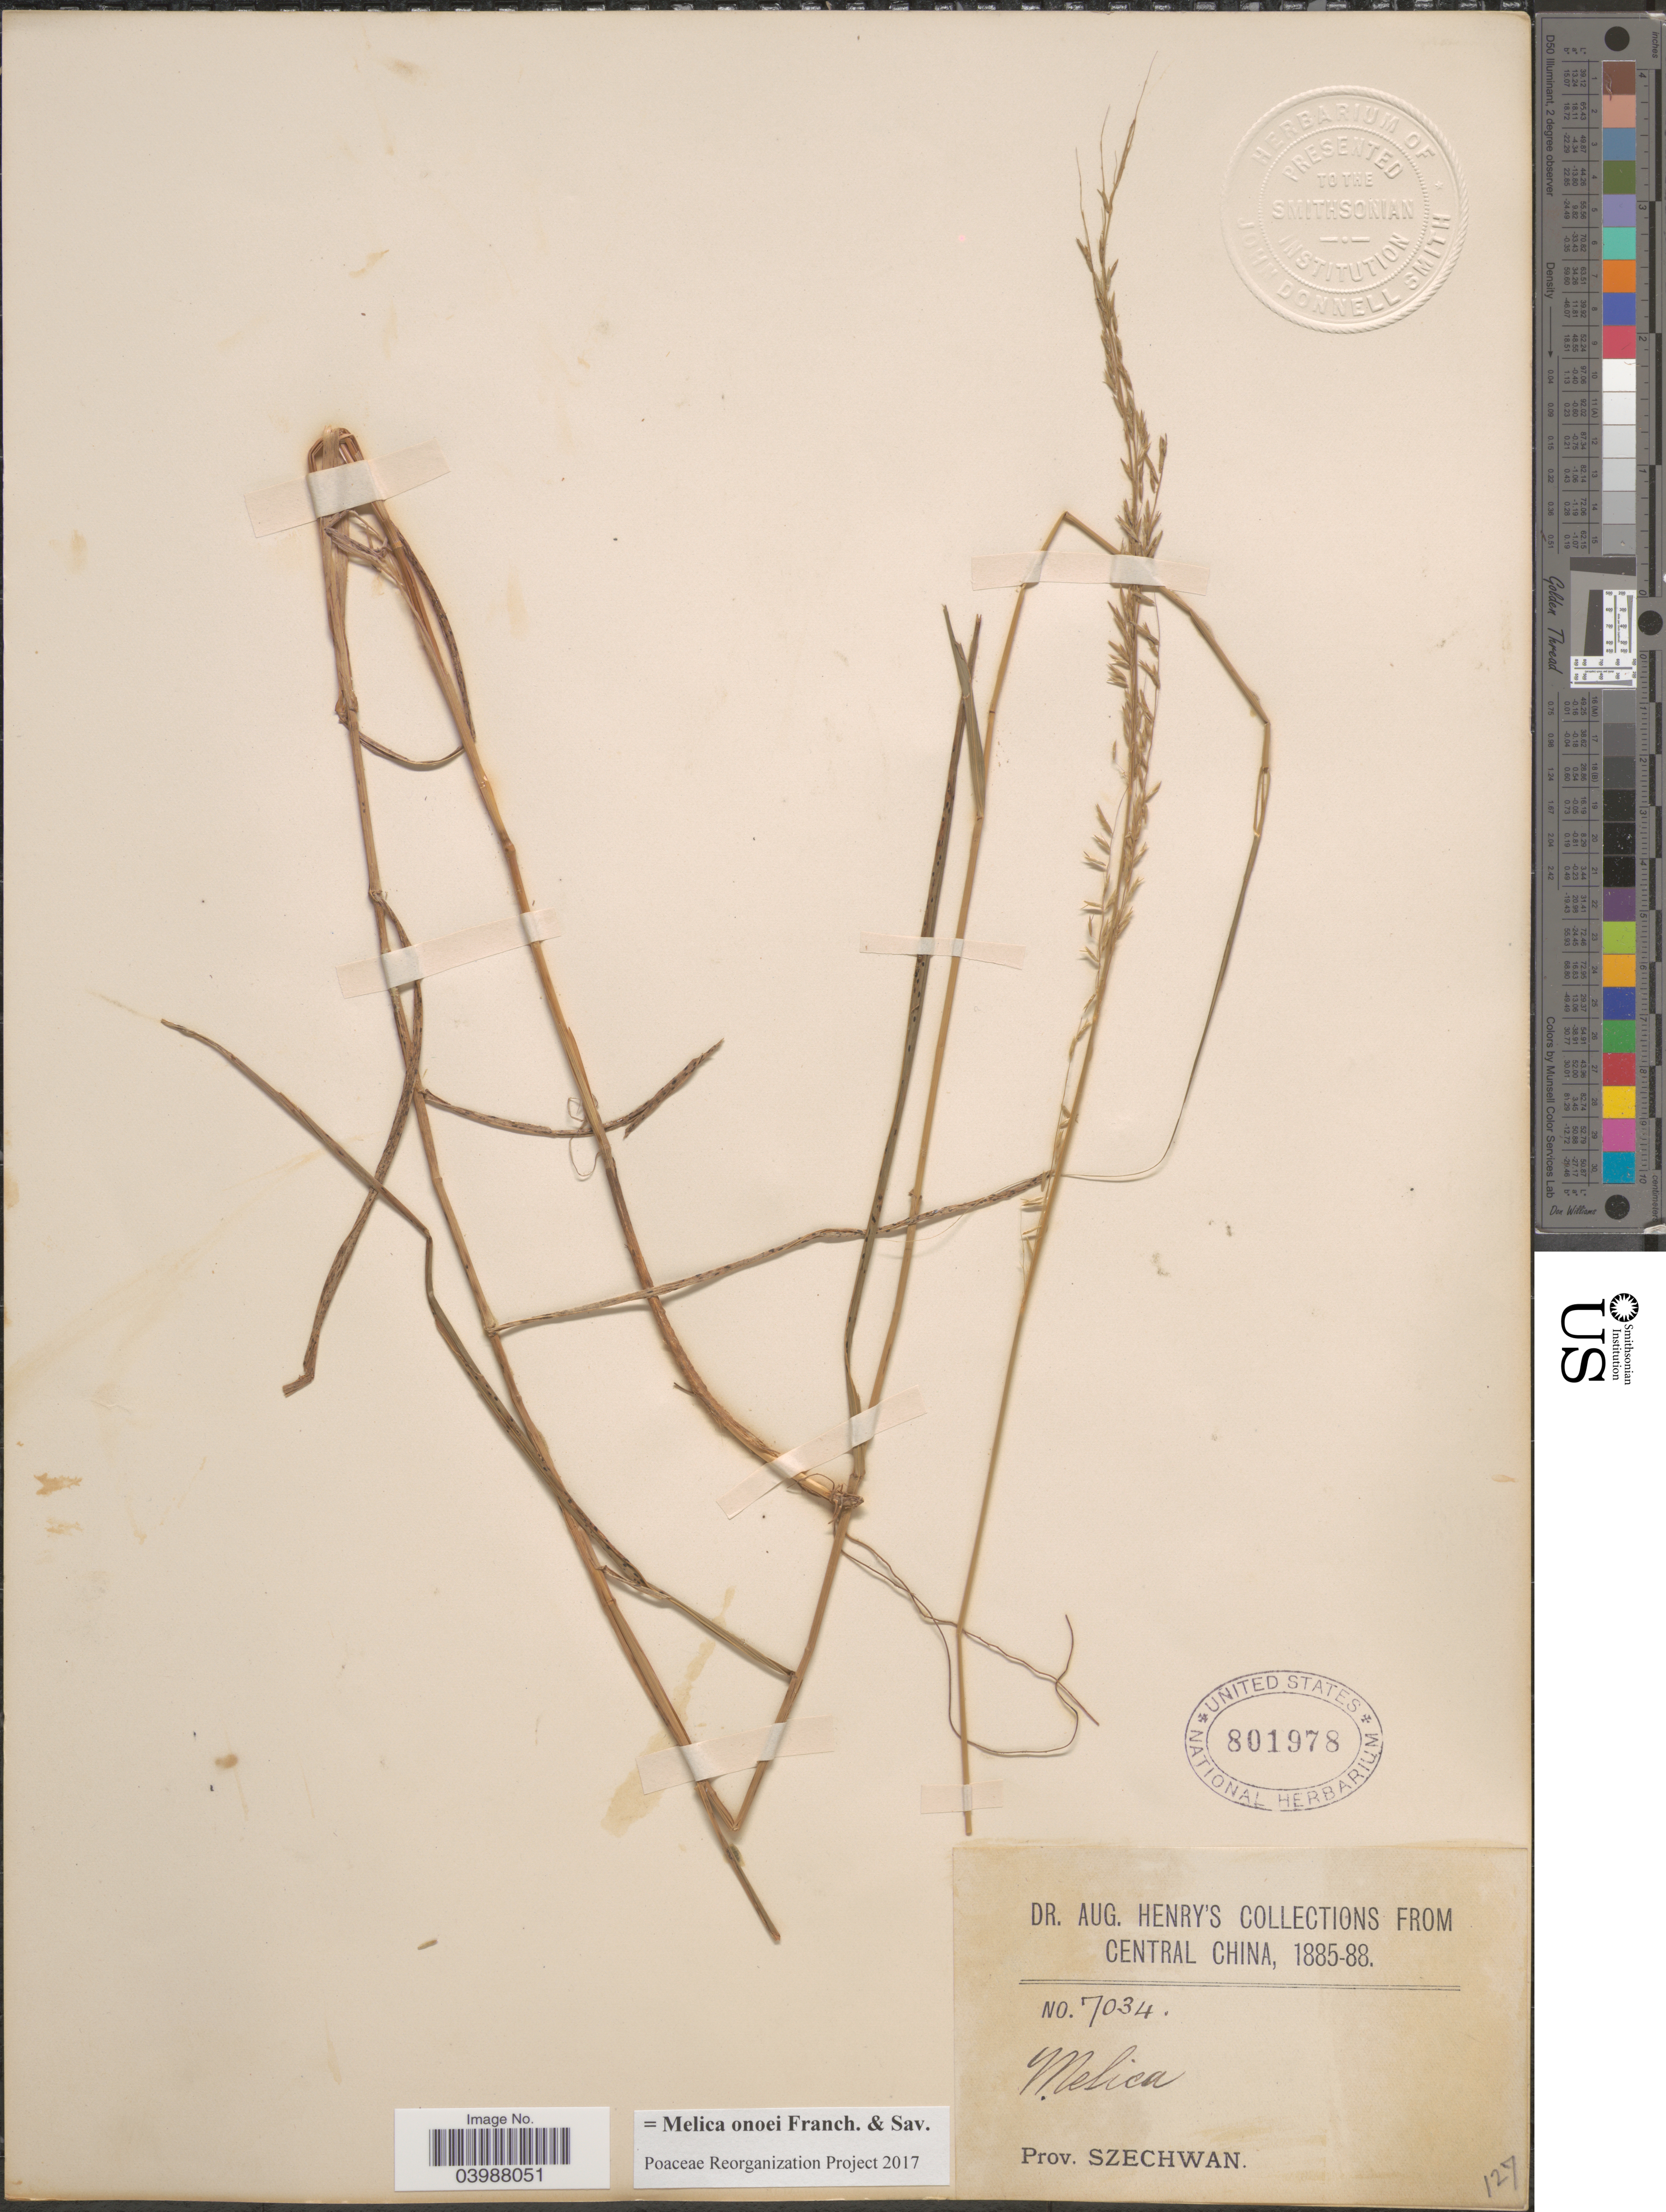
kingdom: Plantae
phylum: Tracheophyta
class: Liliopsida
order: Poales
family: Poaceae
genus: Melica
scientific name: Melica onoei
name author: Franch. & Sav.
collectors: A. Henry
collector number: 7034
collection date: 1885/1888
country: China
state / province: Sichuan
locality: Central China. Prov. Szechwan.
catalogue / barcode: US 801978